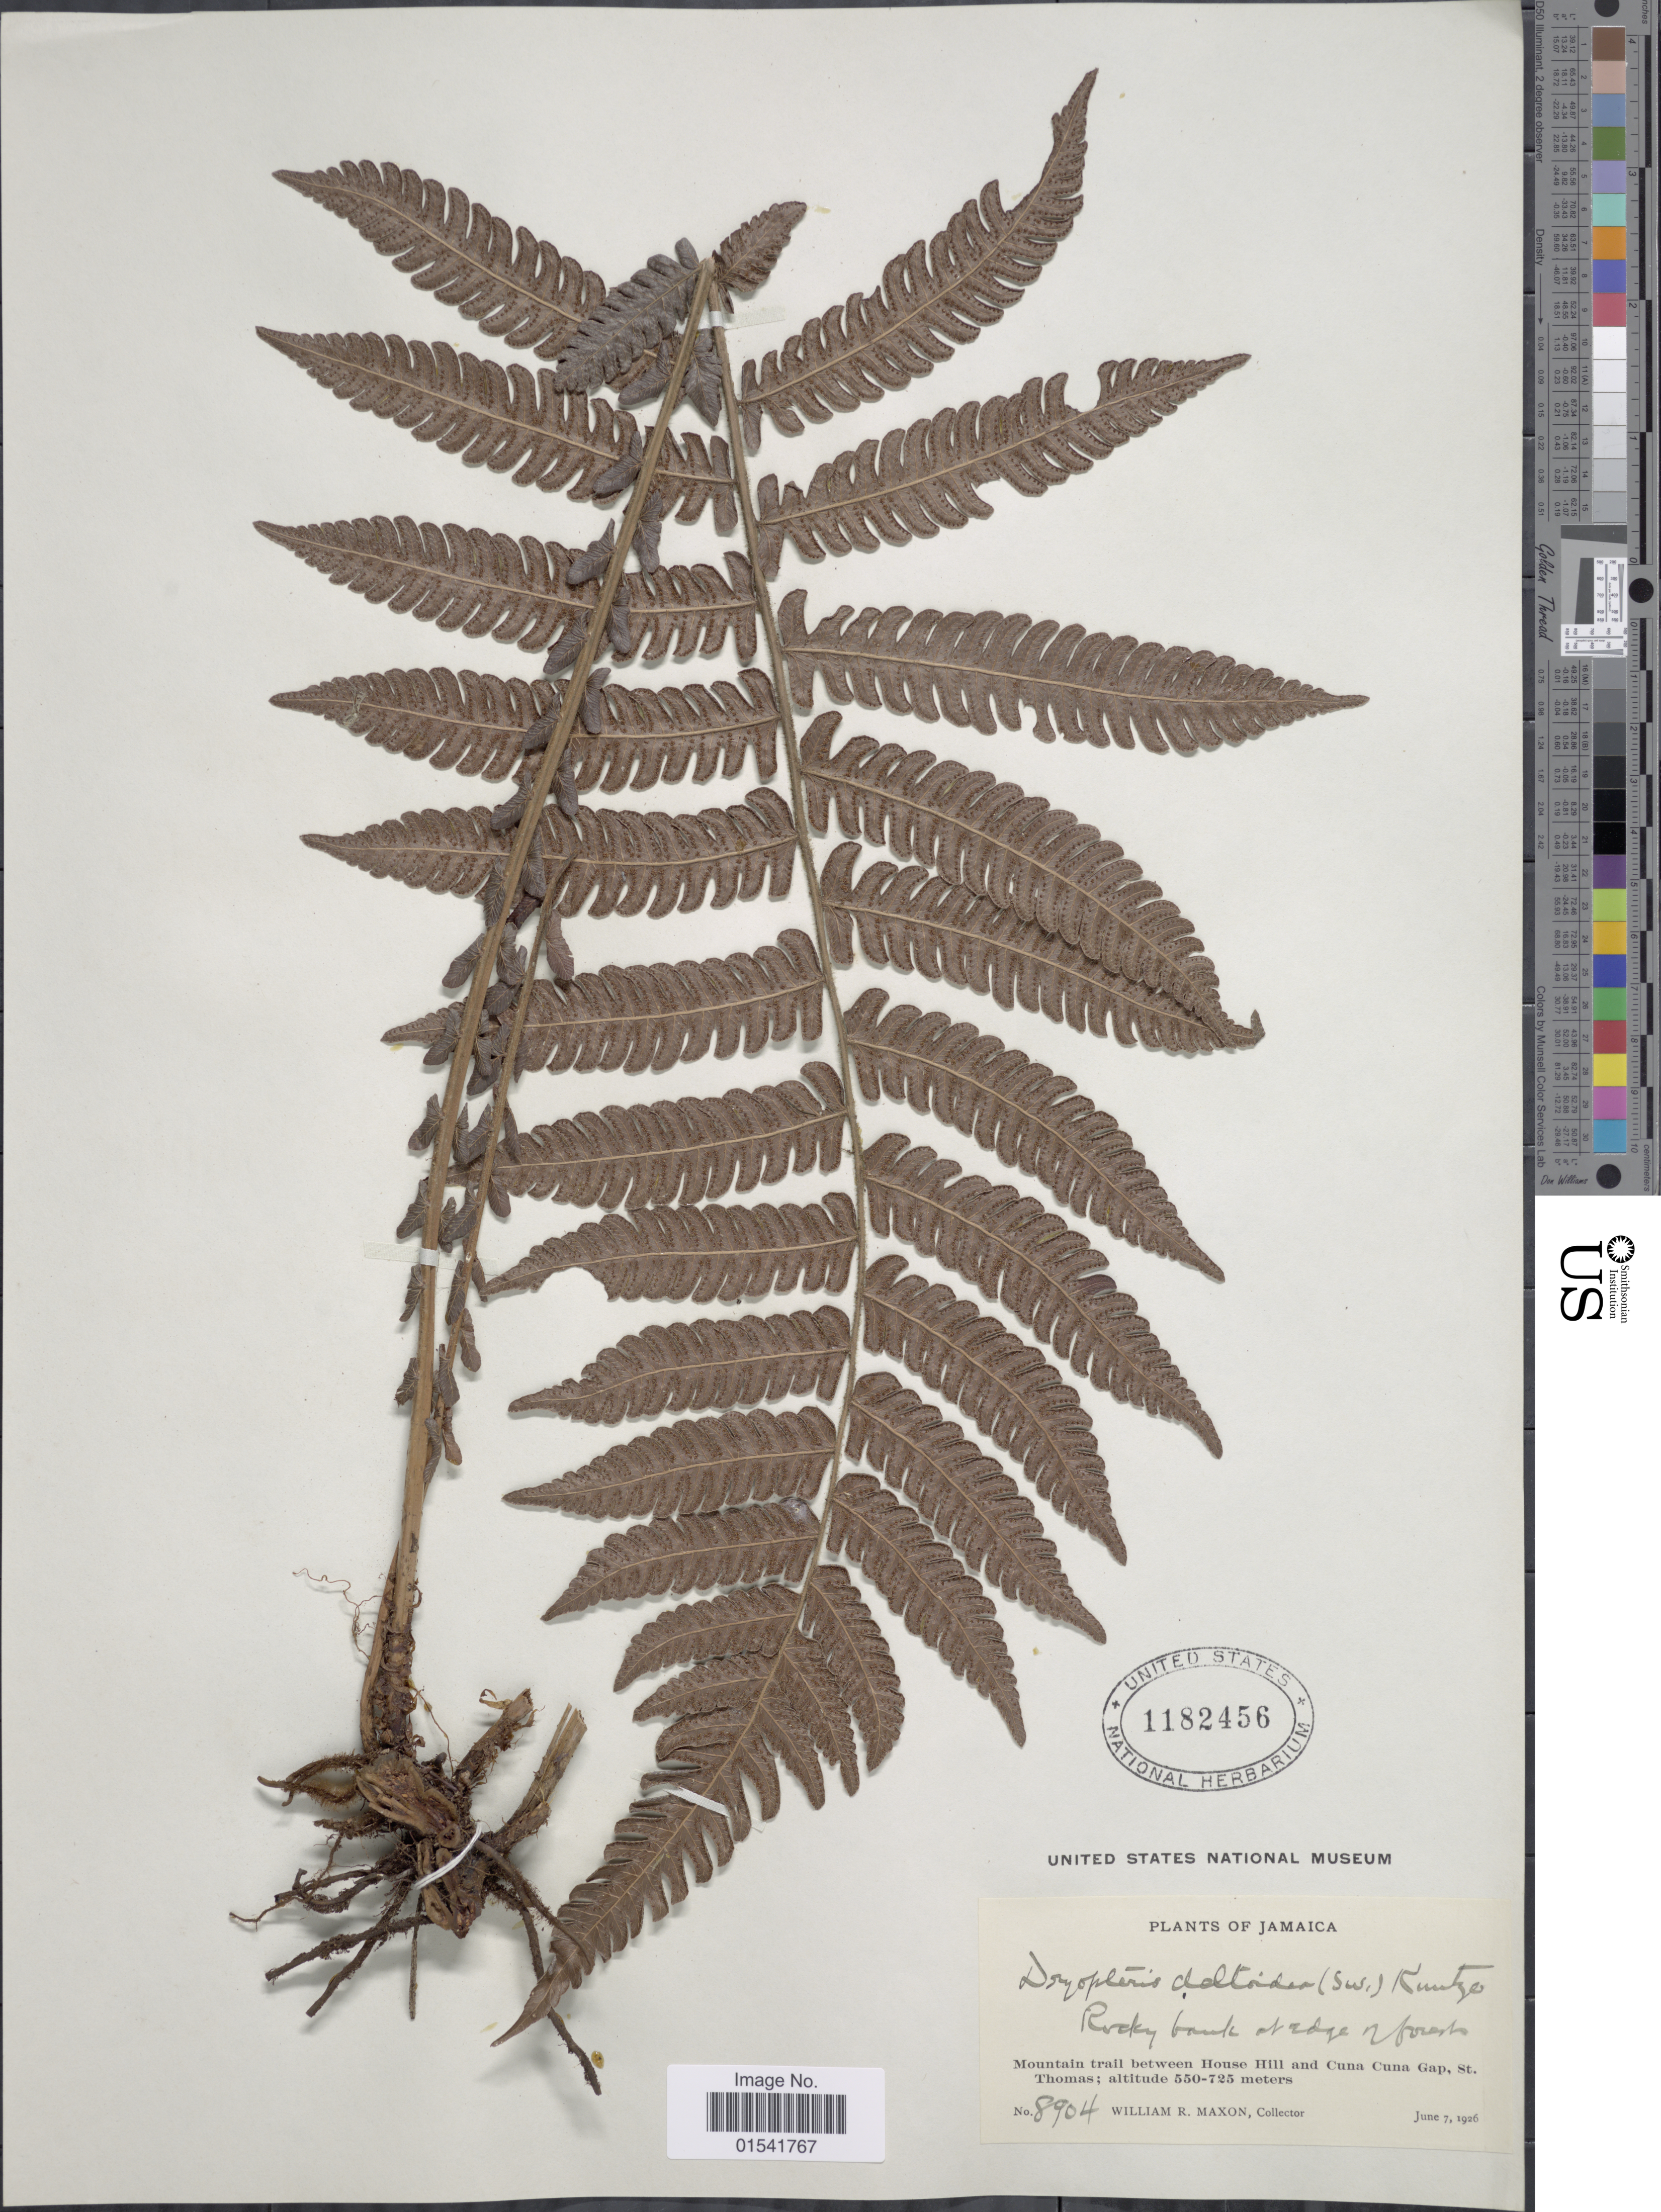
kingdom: Plantae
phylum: Tracheophyta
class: Polypodiopsida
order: Polypodiales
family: Thelypteridaceae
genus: Steiropteris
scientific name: Steiropteris deltoidea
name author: (Sw.) Pic. Serm.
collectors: W. R. Maxon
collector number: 8904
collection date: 1926-06-07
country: Jamaica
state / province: Saint Thomas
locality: Mountain trail between House Hill and Cuna Cuna Gap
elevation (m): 550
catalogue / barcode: US 1182456